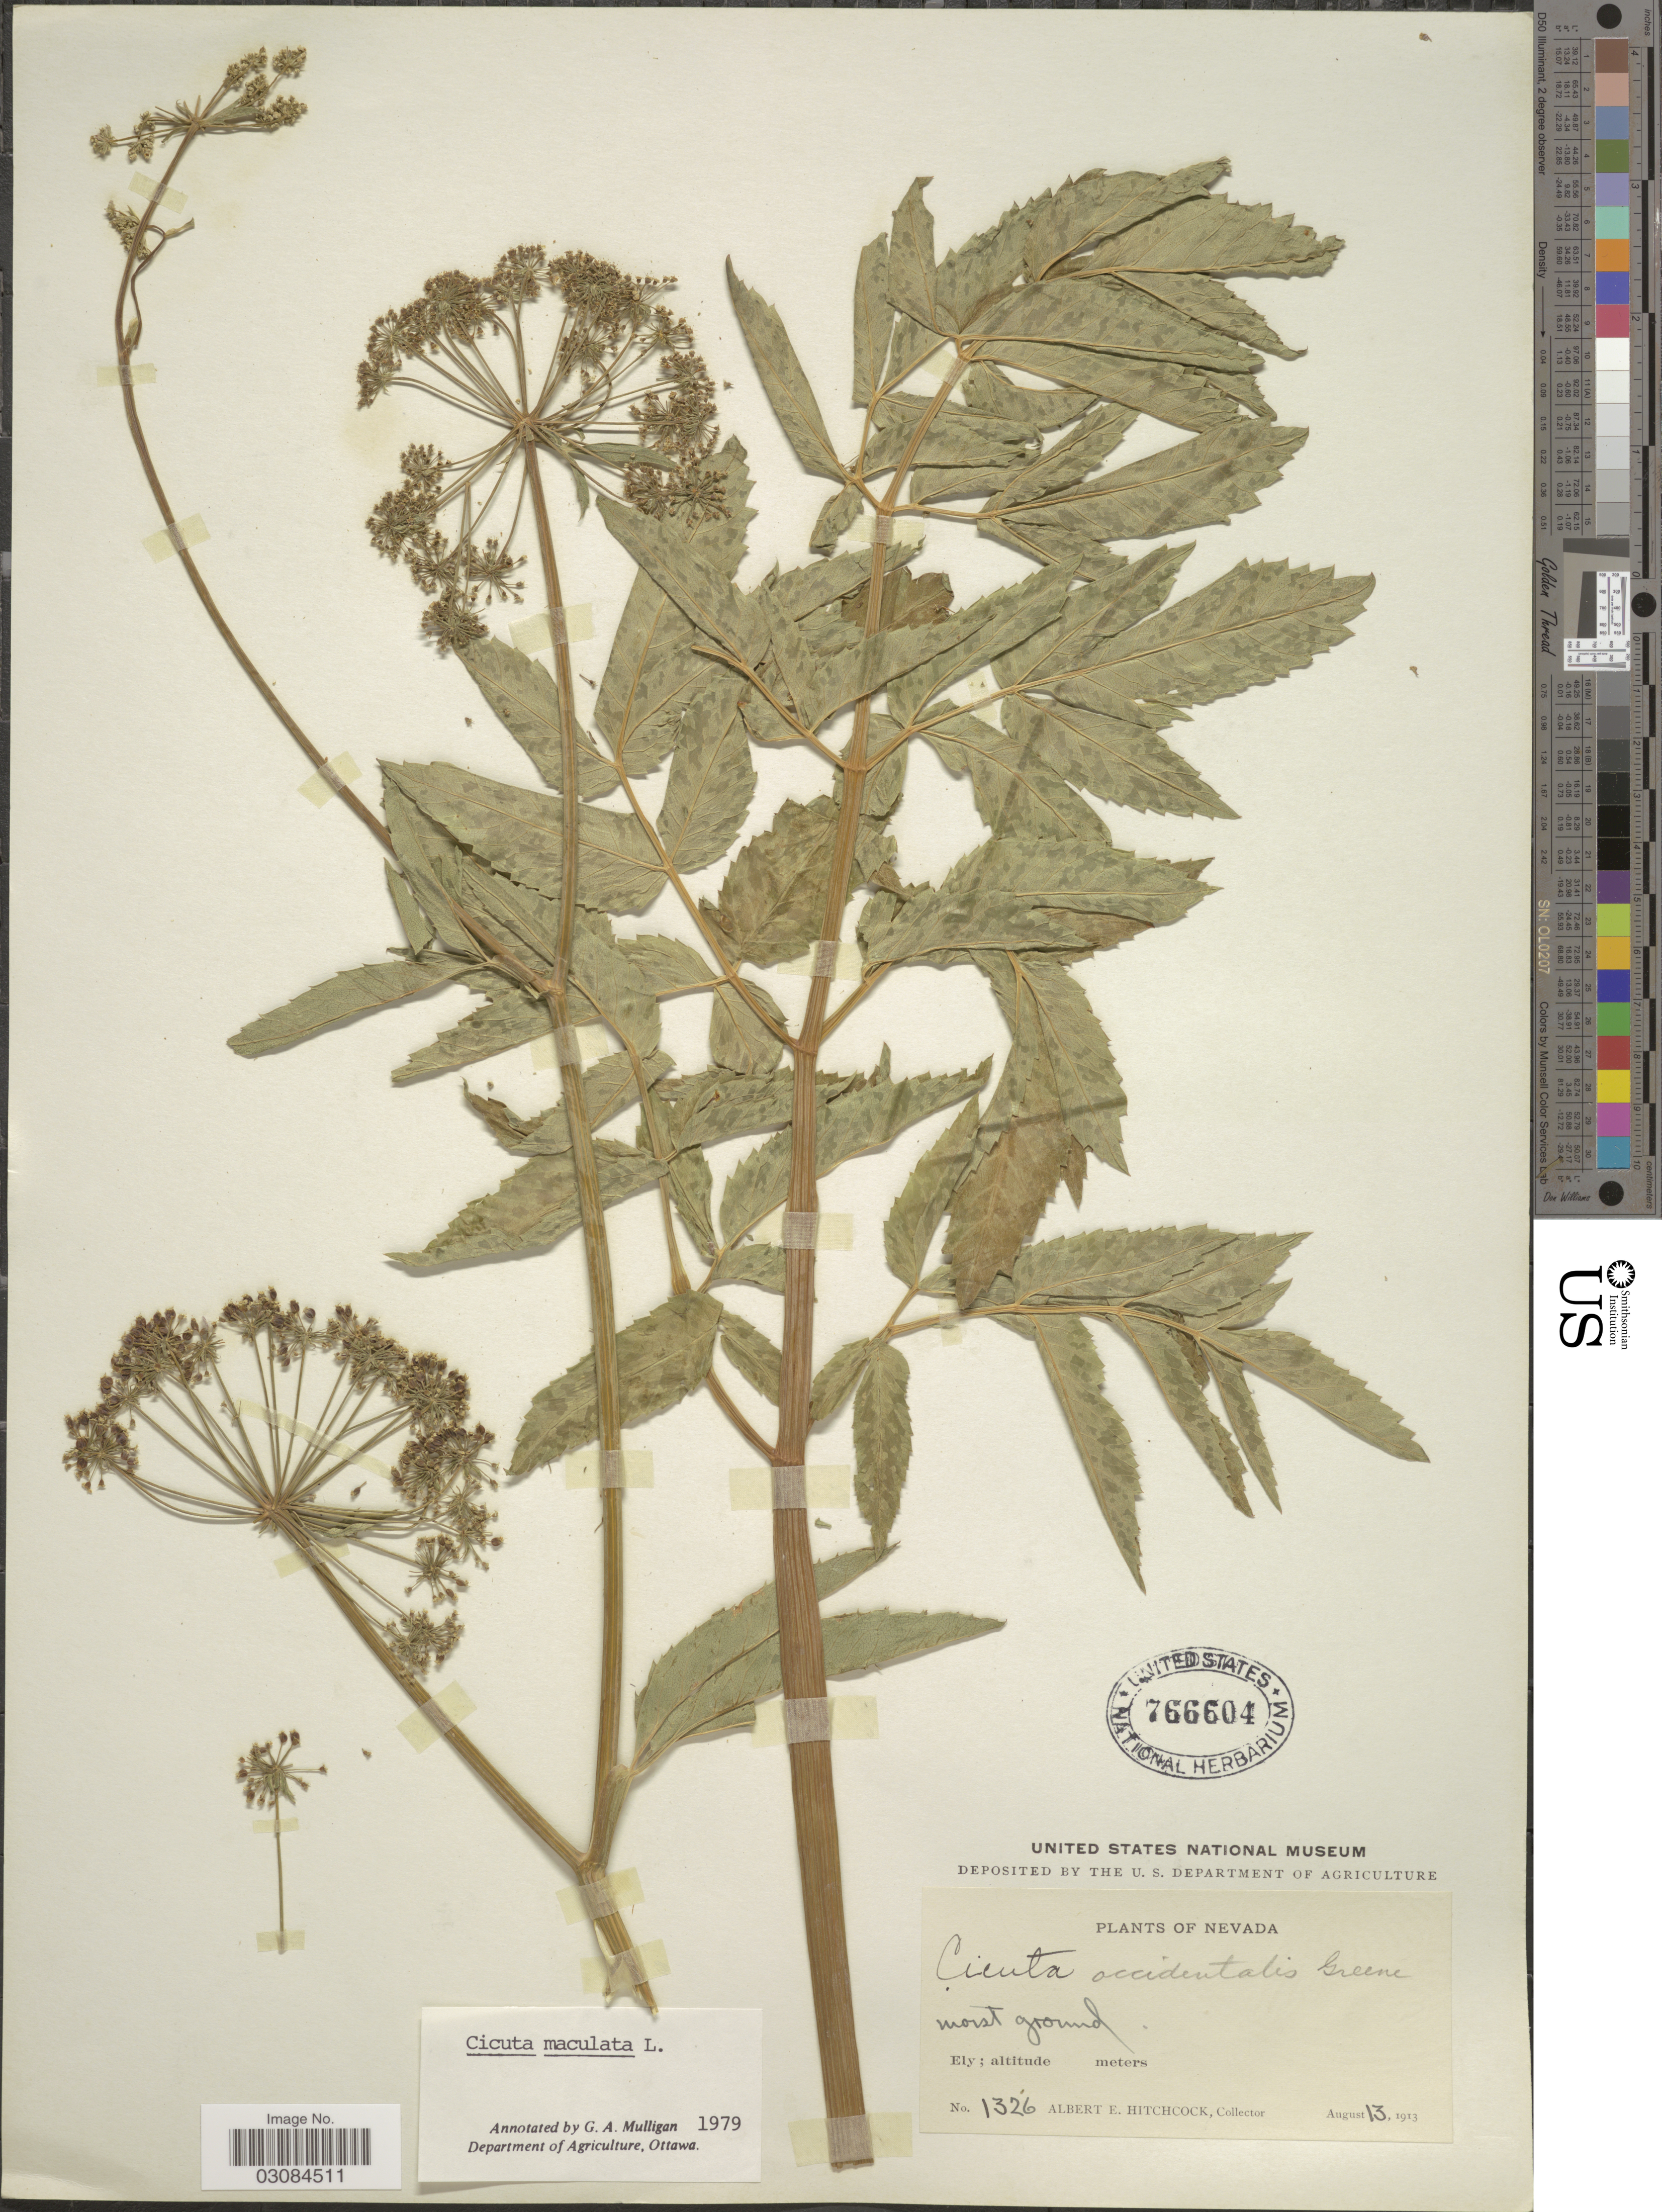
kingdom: Plantae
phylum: Tracheophyta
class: Magnoliopsida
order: Apiales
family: Apiaceae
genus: Cicuta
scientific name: Cicuta maculata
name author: L.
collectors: A. Hitchcock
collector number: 1326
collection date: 1913-08-13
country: United States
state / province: Nevada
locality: Ely.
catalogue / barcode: US 766604